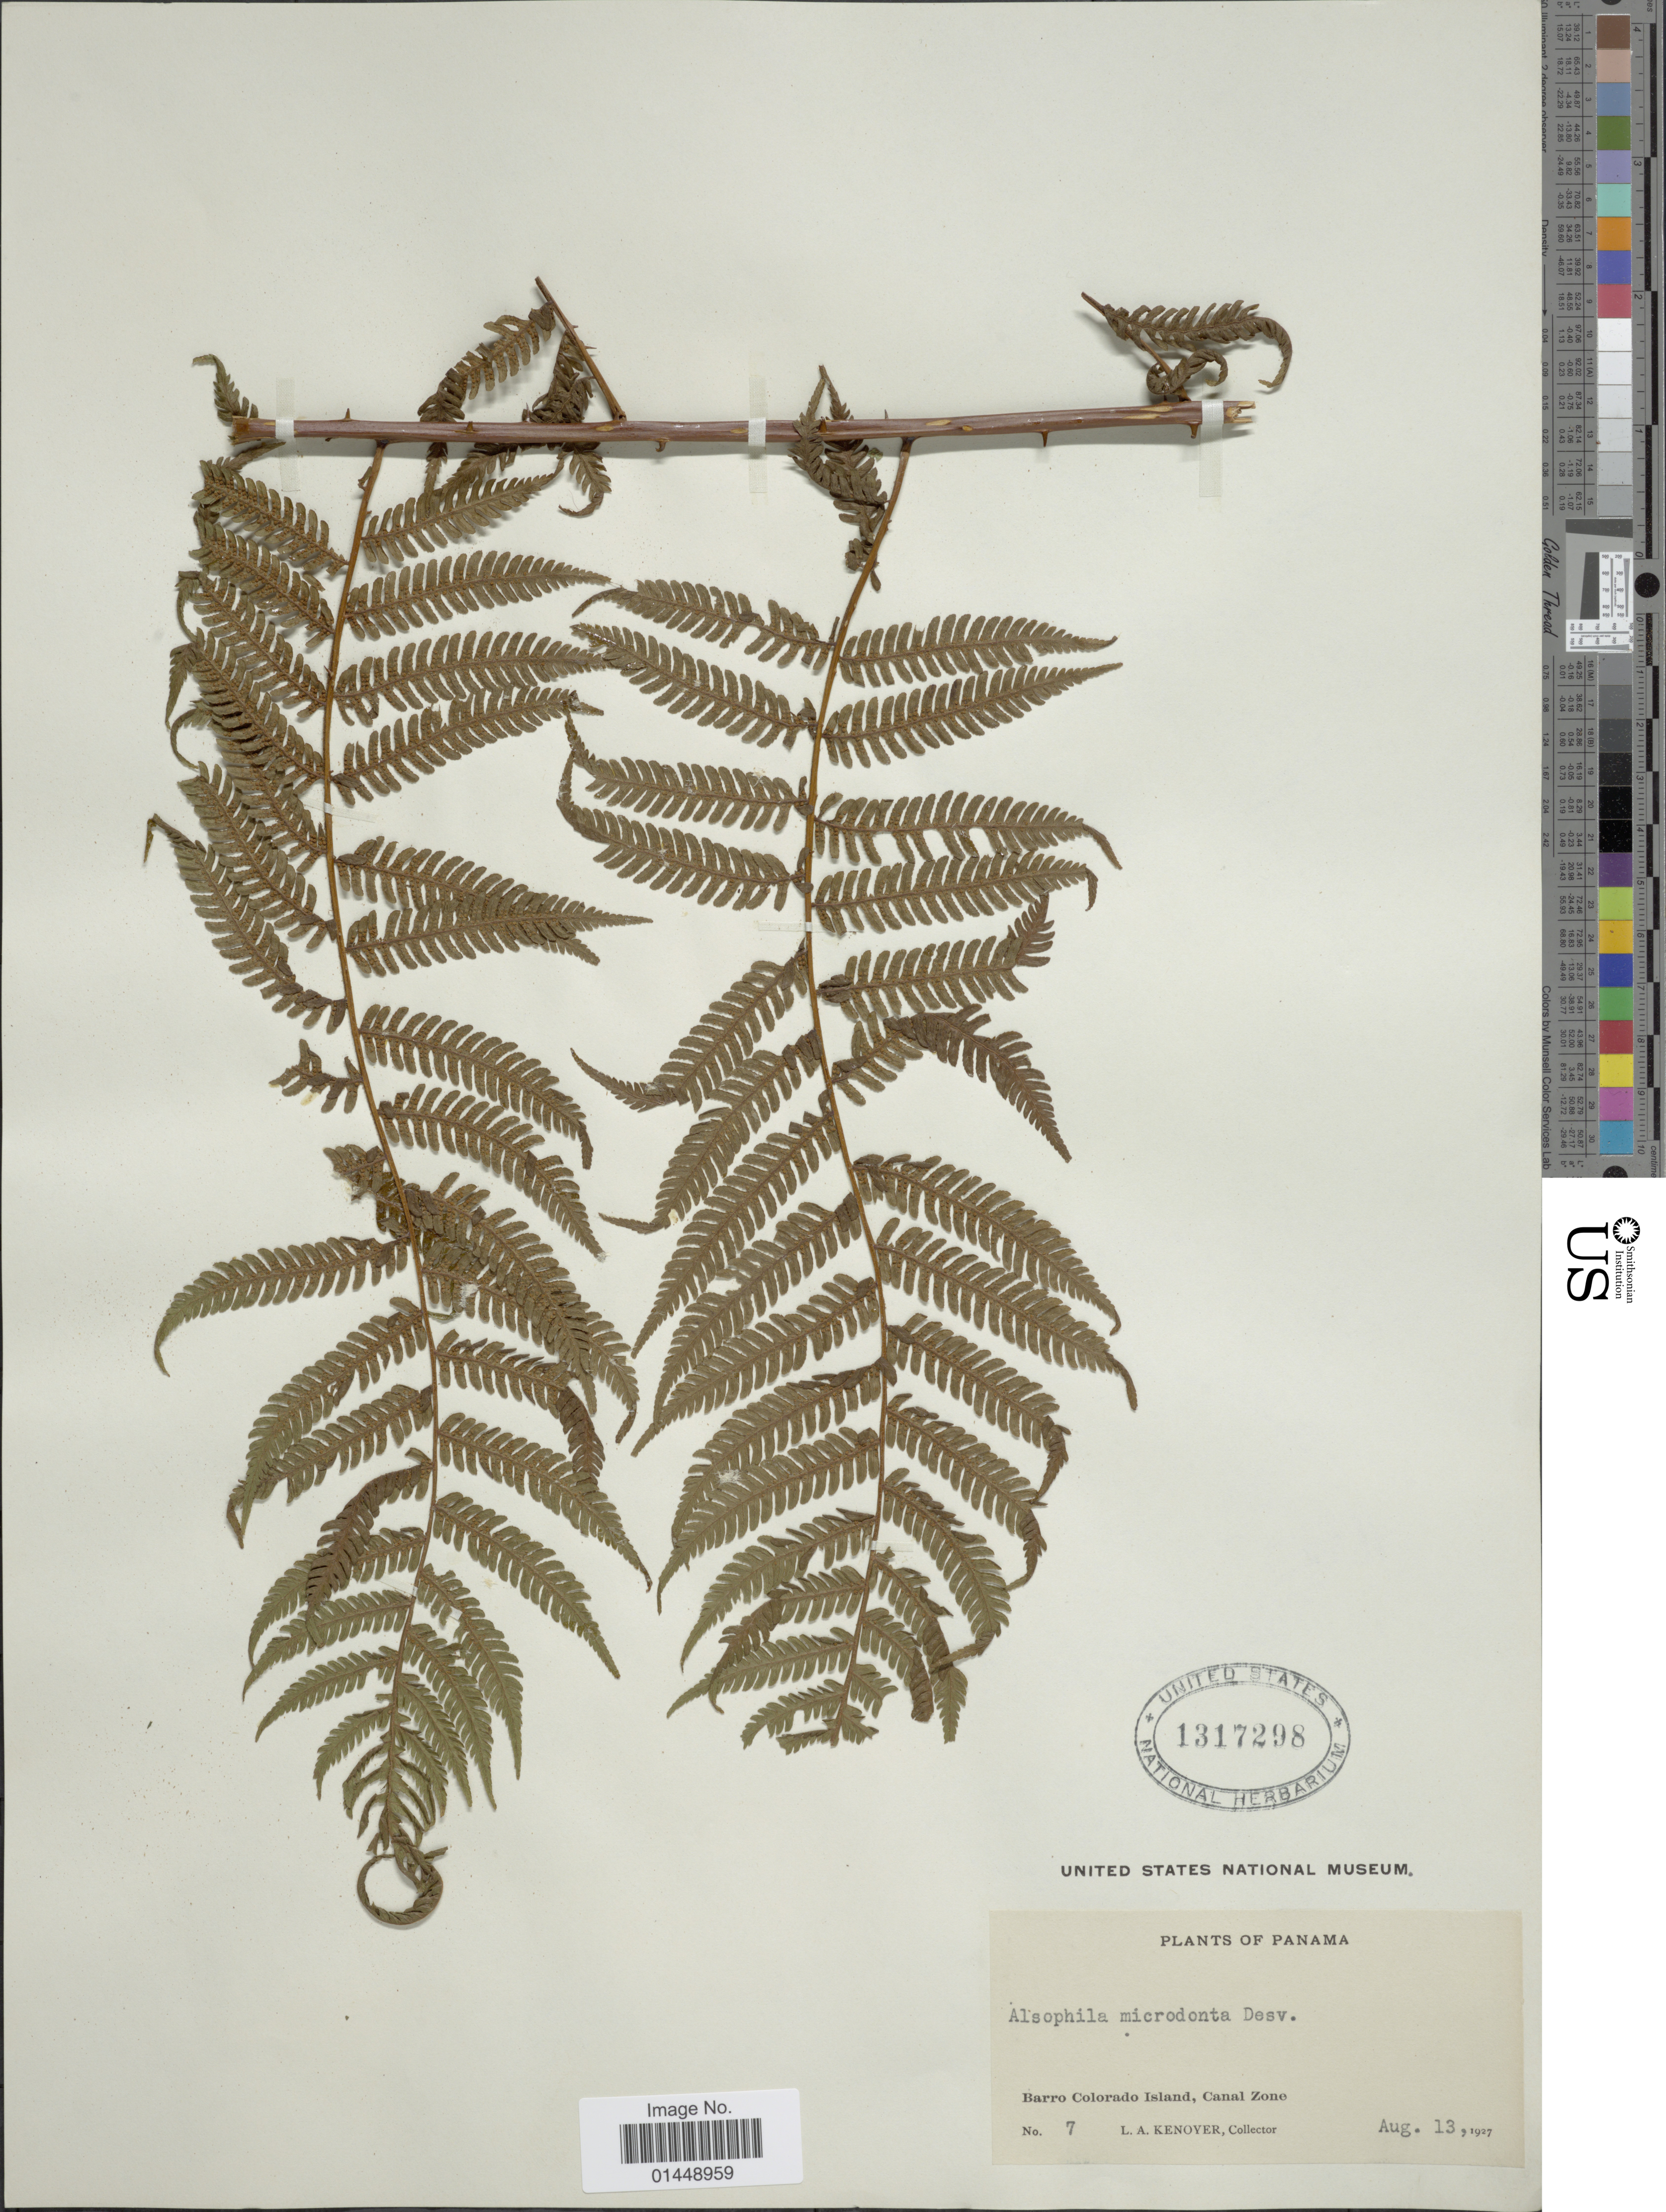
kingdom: Plantae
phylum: Tracheophyta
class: Polypodiopsida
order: Cyatheales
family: Cyatheaceae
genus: Cyathea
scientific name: Cyathea microdonta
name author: (Desv.) Domin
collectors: L. Kenover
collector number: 7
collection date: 1927-08-13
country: Panama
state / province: Panamá Oeste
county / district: Canal Zone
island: Barro Colorado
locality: Barro Colorado Island, Canal Zone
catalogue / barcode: US 1317298